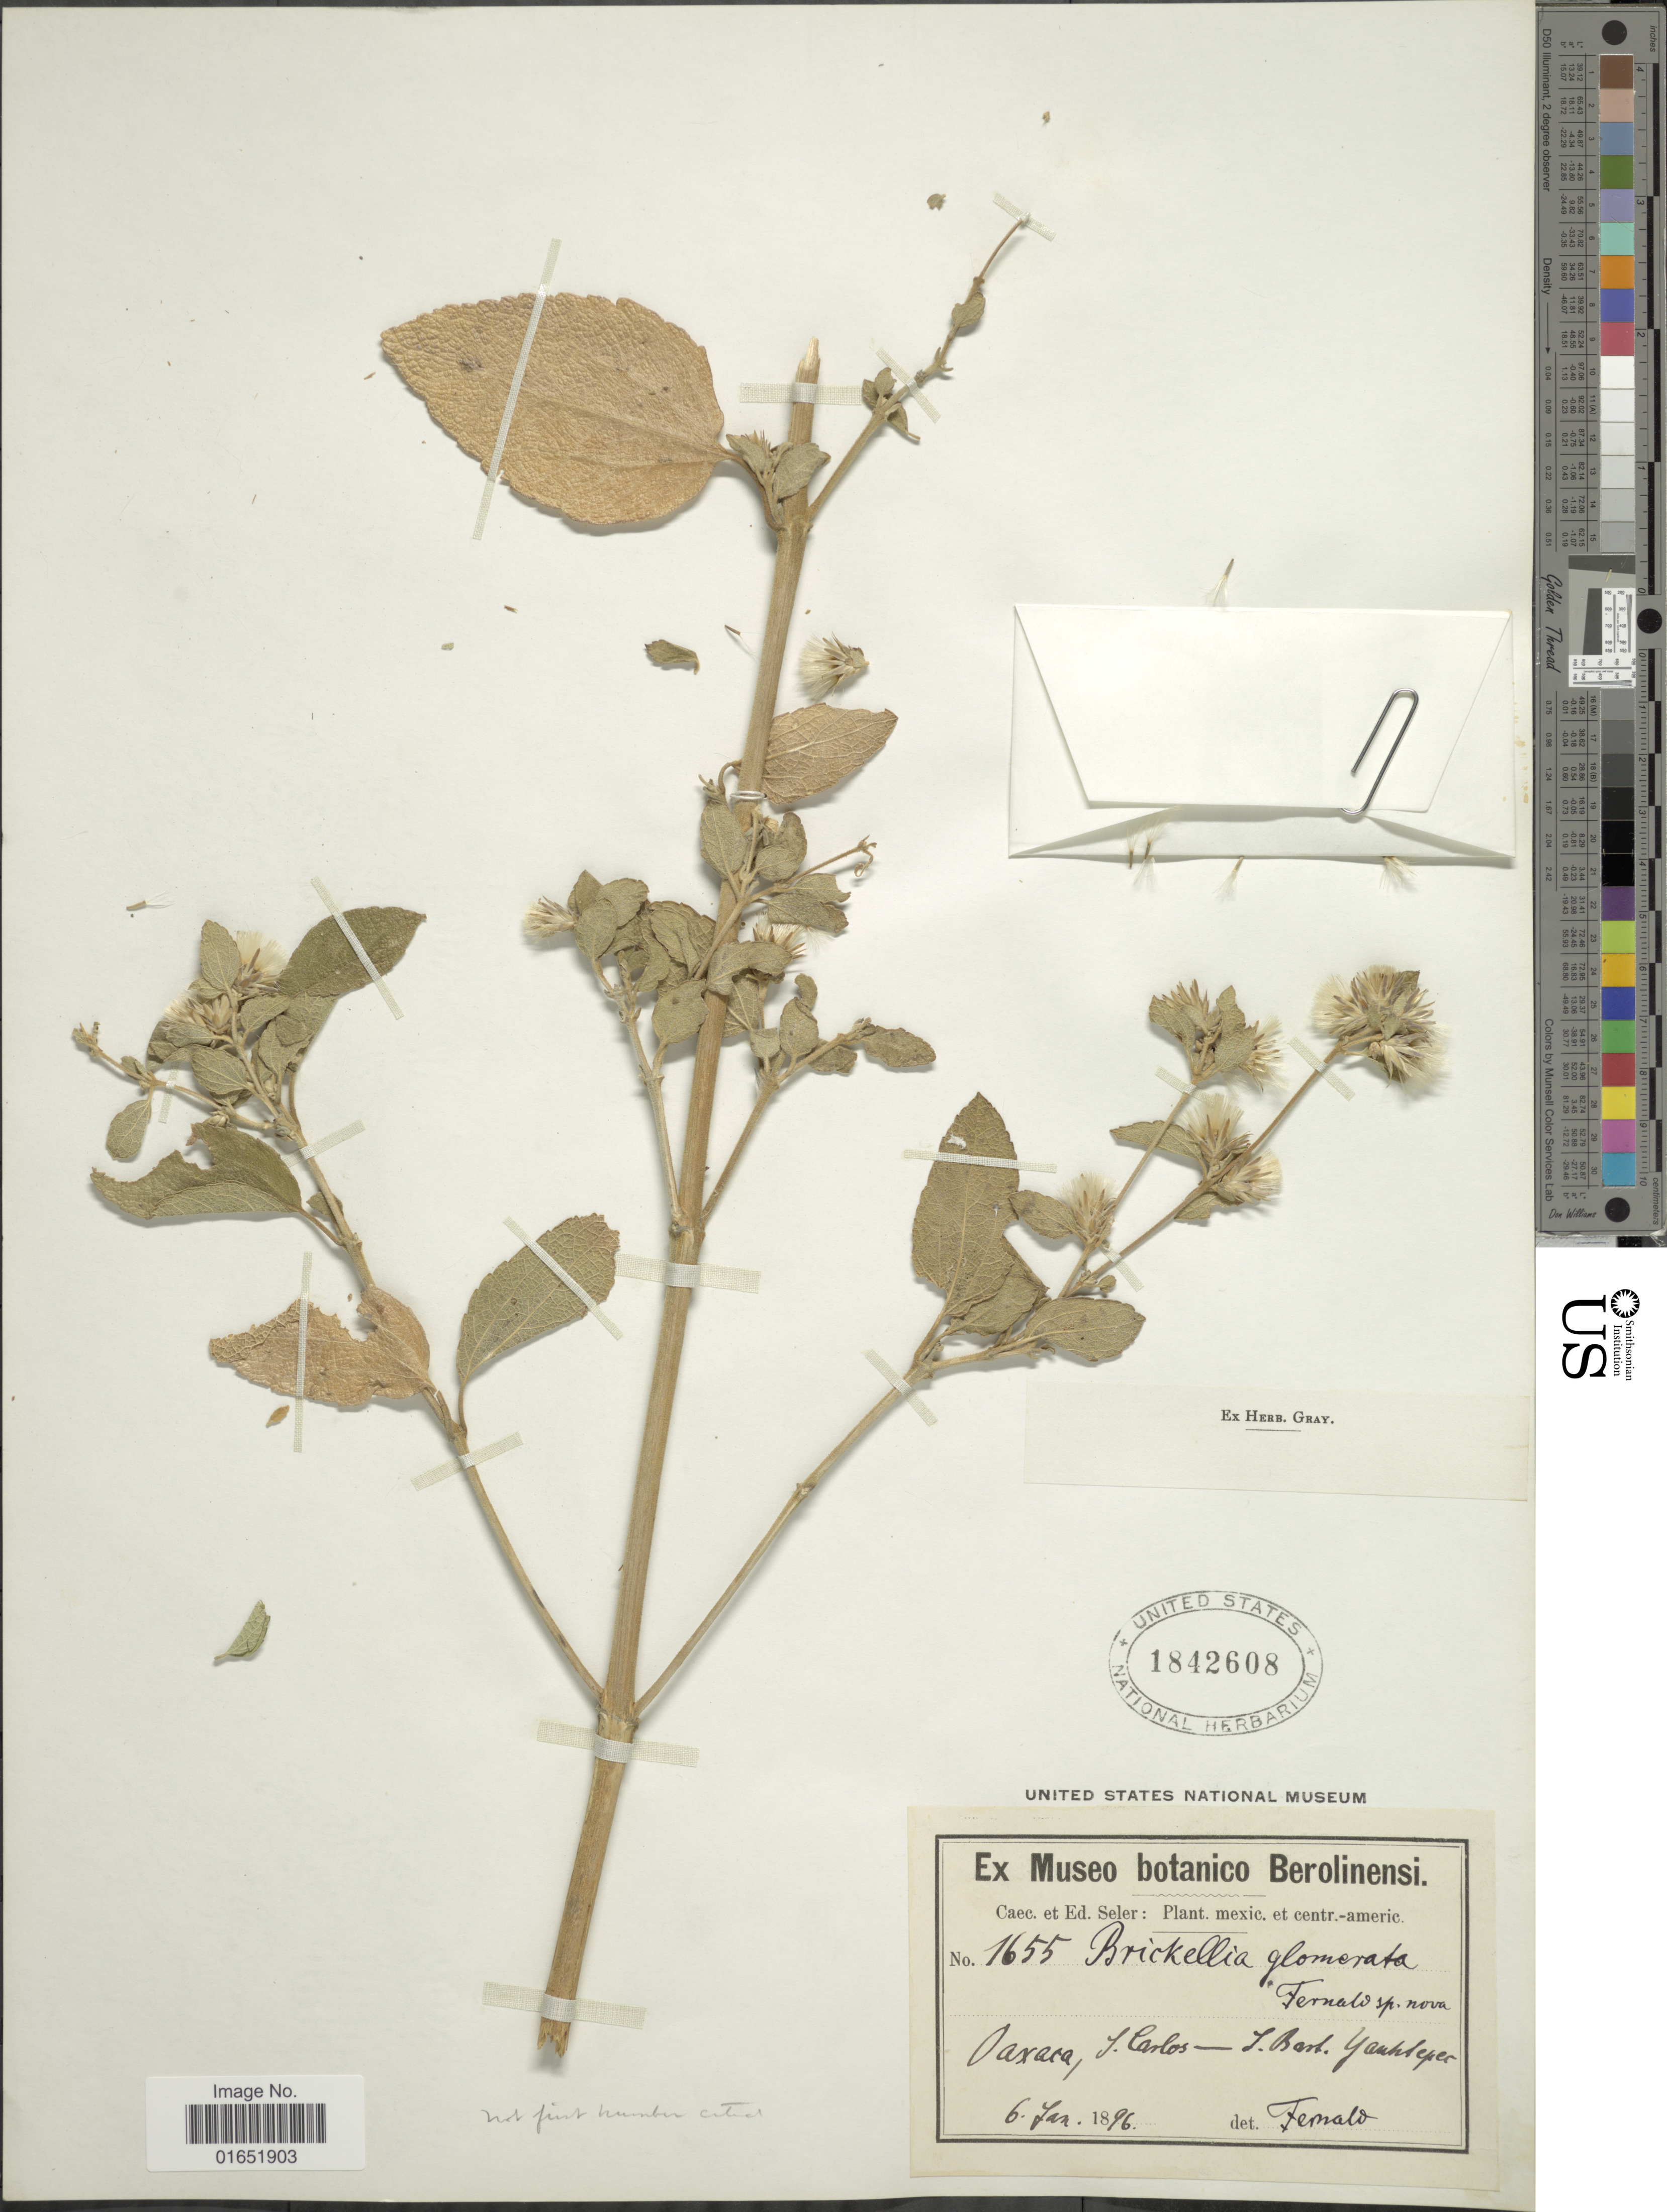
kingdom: Plantae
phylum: Tracheophyta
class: Magnoliopsida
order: Asterales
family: Asteraceae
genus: Brickellia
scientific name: Brickellia glomerata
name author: Fernald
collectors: ex Museo Botanico Berolinensi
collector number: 1655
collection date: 1896-01-06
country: Mexico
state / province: Oaxaca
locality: S. Carlos - S. Bast Yuahtepec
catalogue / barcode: US 1842608